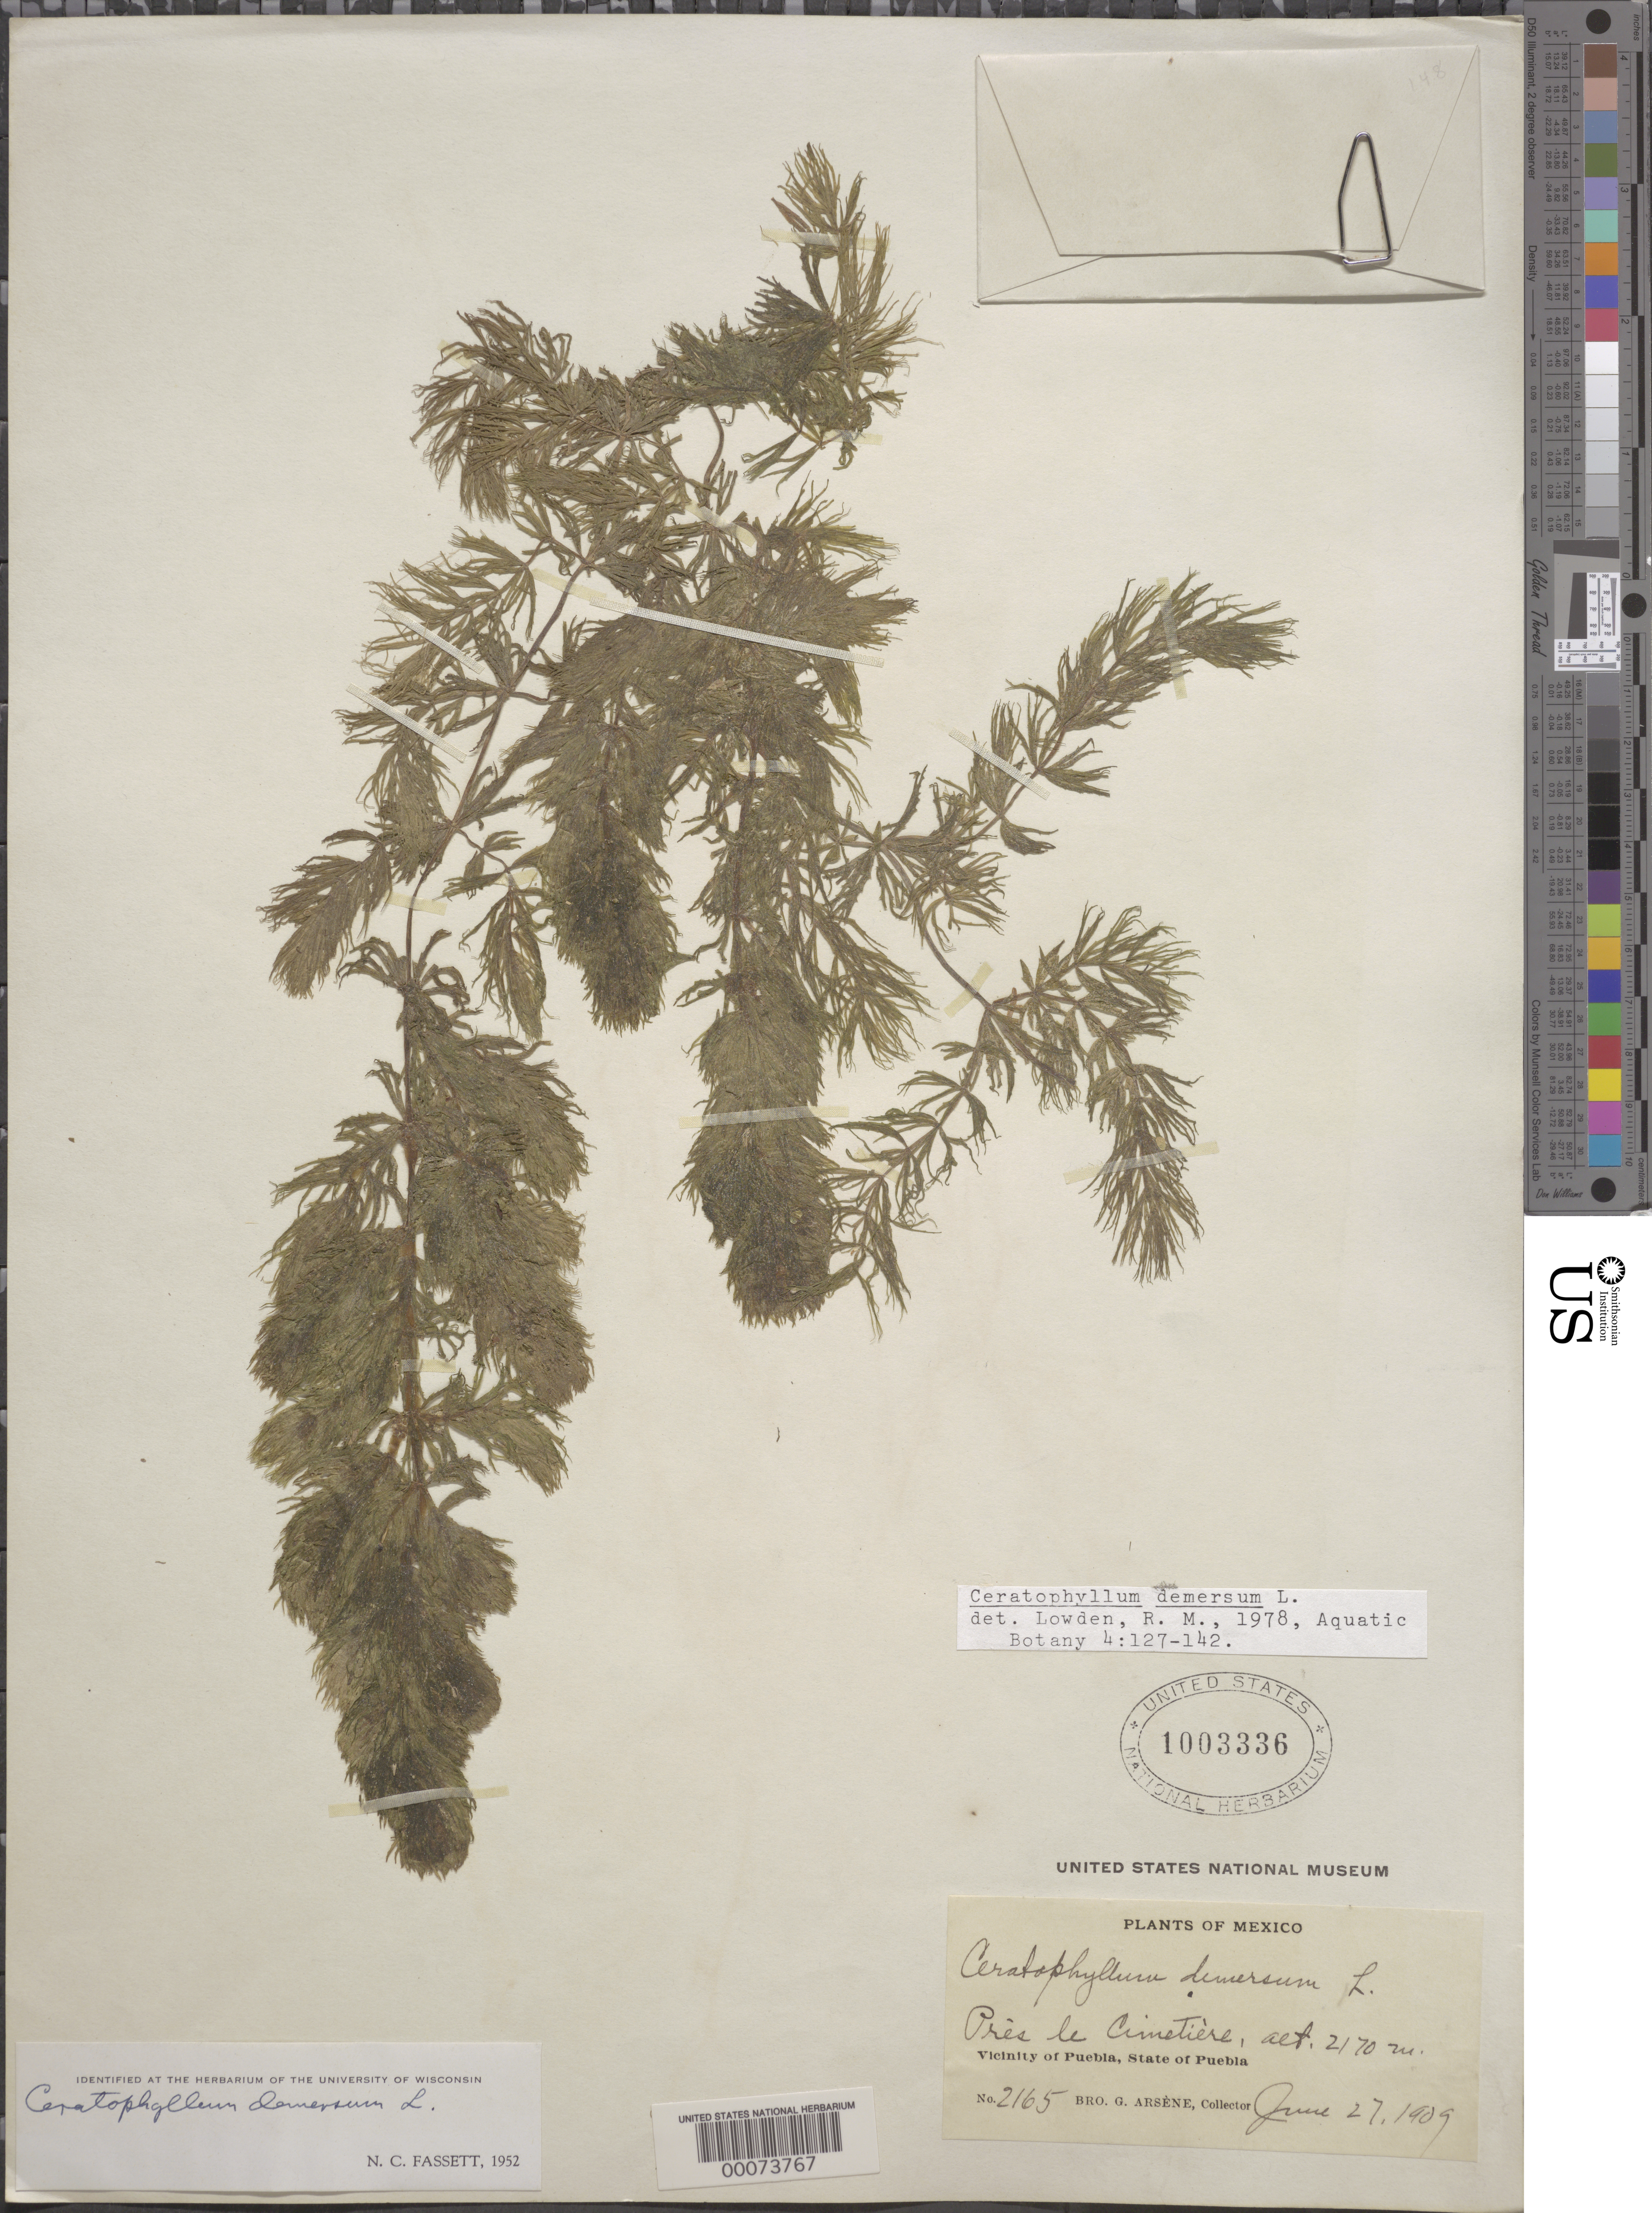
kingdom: Plantae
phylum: Tracheophyta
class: Magnoliopsida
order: Ceratophyllales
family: Ceratophyllaceae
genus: Ceratophyllum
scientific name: Ceratophyllum demersum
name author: L.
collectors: Bro. G. Arsène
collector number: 2165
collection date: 1909-06-27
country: Mexico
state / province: Puebla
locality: Prés le Cimetiére. Vicinity of Puebla.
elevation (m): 2170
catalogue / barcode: US 1003336